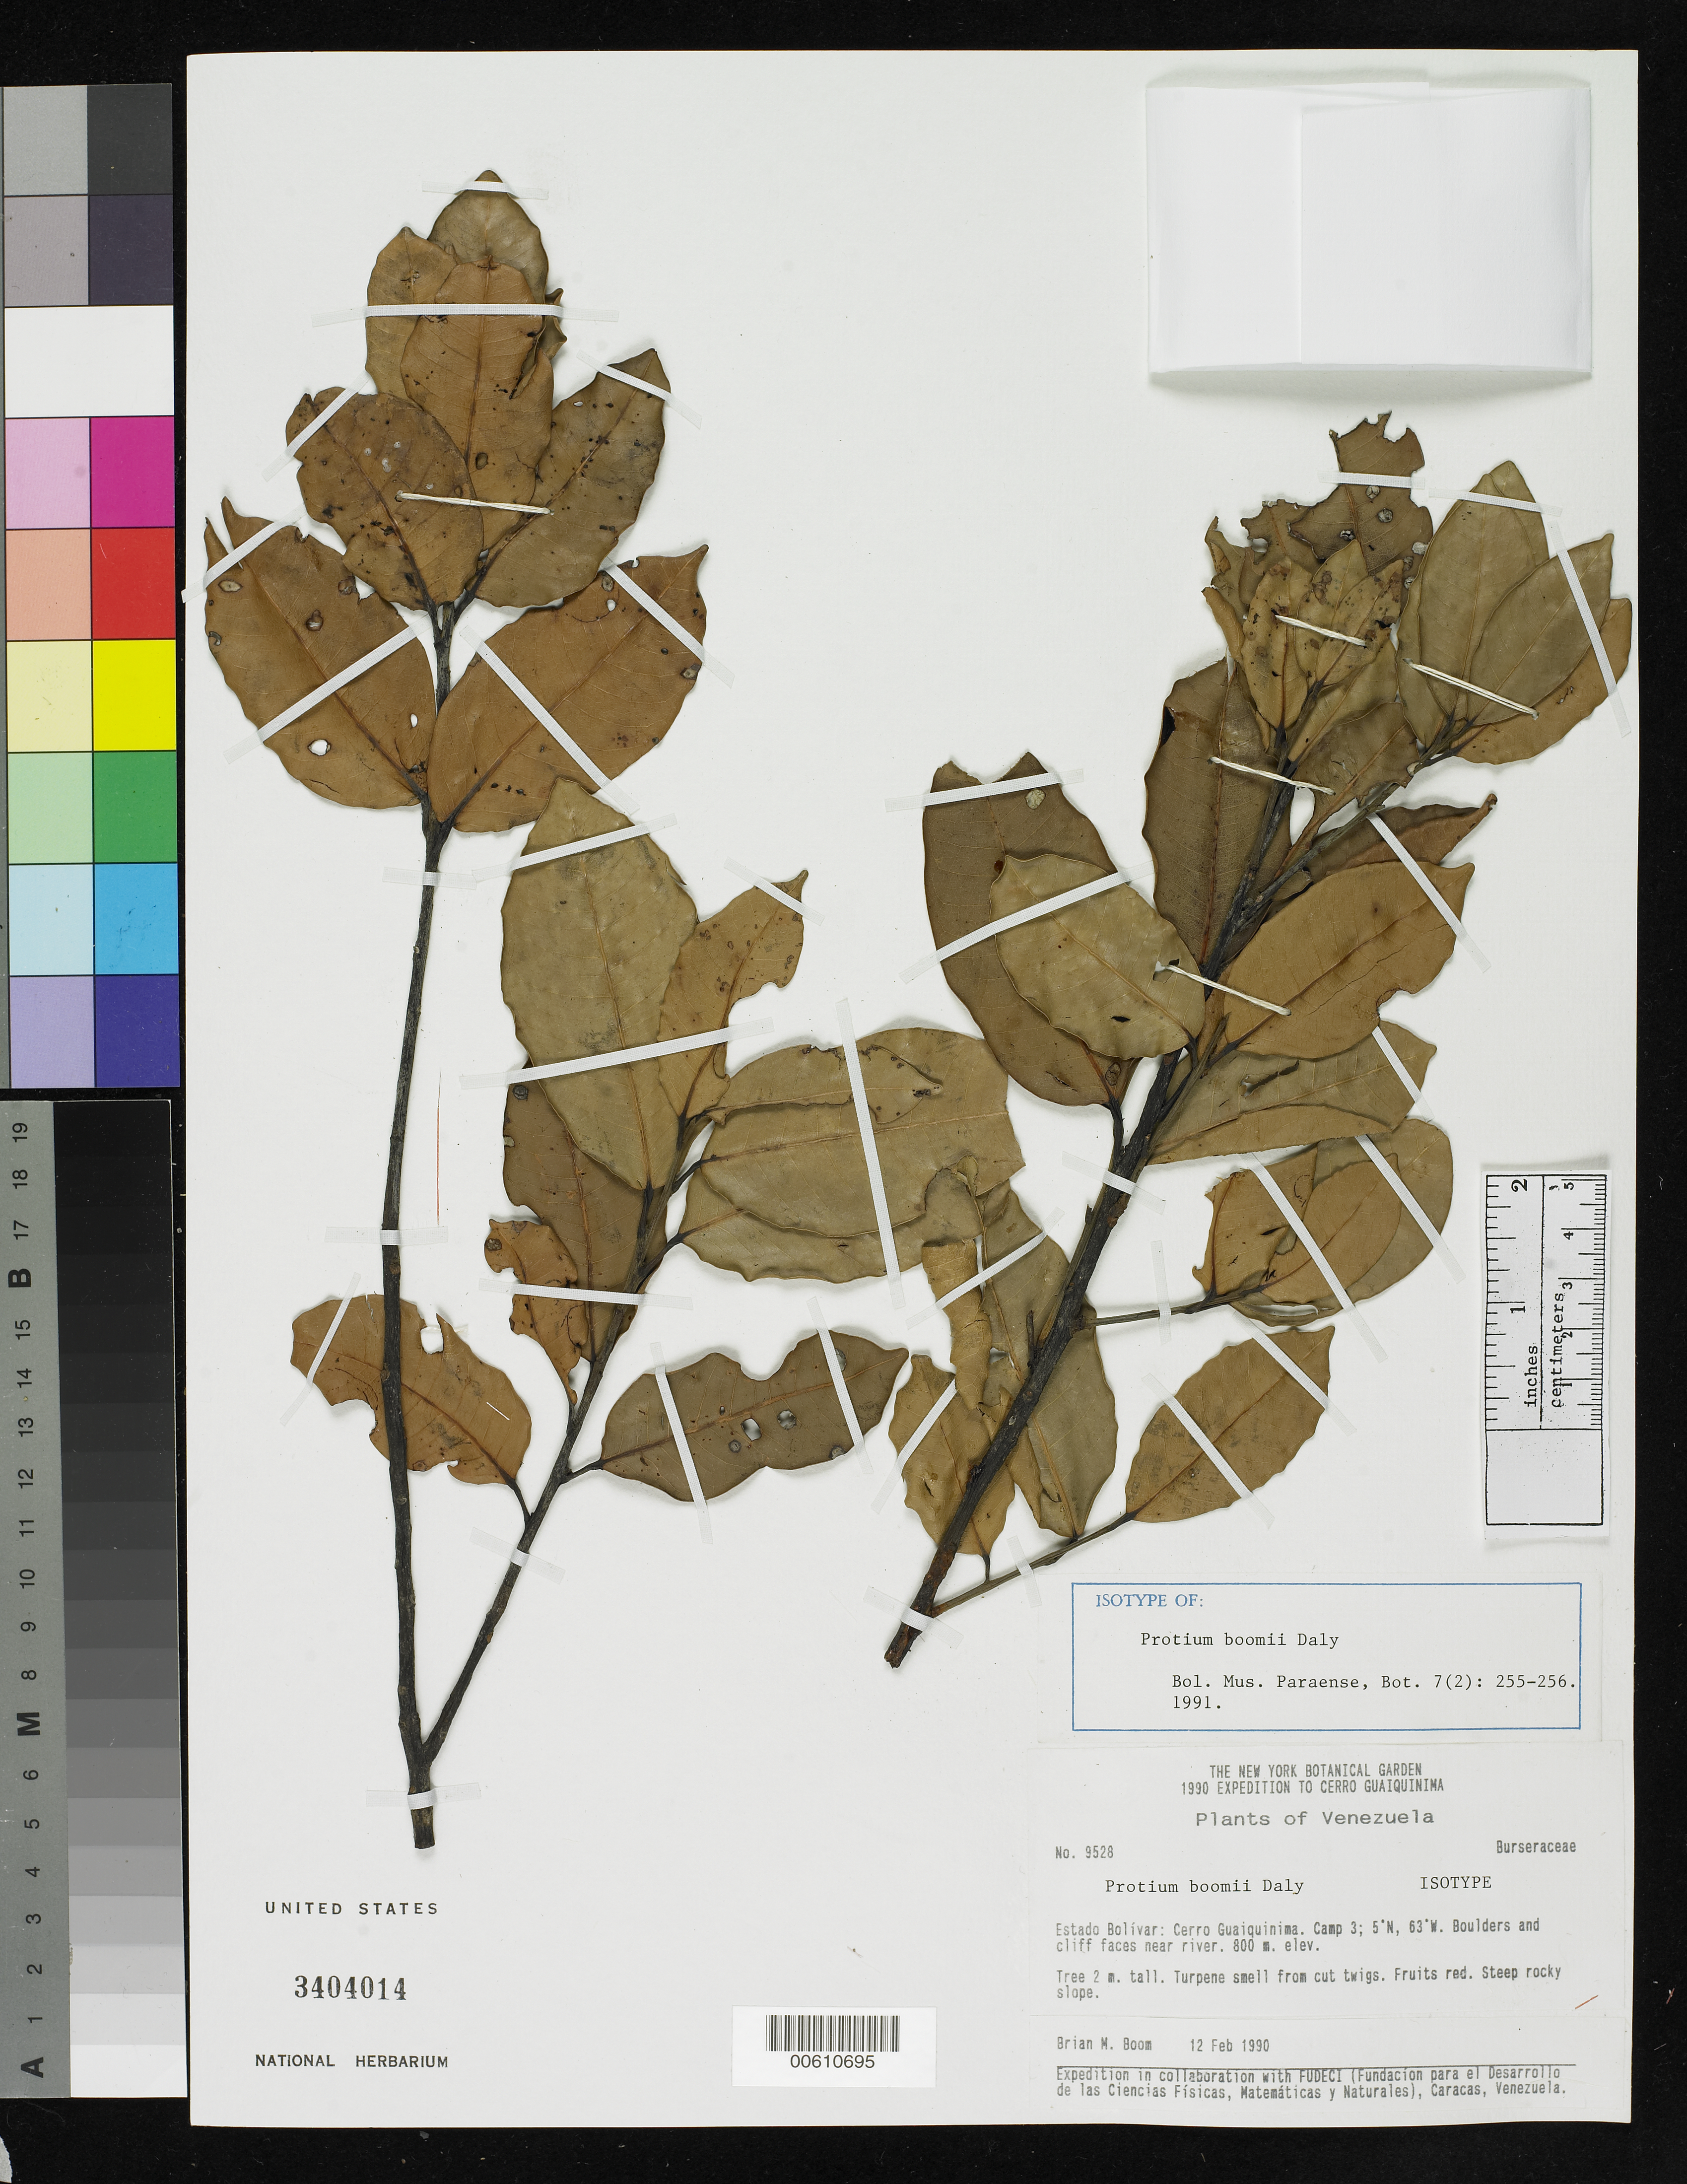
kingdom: Plantae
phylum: Tracheophyta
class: Magnoliopsida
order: Sapindales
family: Burseraceae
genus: Protium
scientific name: Protium boomii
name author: Daly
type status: Isotype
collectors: B. M. Boom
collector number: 9528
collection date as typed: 12 Feb 1990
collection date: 1990-02-12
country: Venezuela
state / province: Bolivar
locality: Cerro Guaiquinima. Camp 3.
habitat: Boulders and cliff faces near river. Steep rocky slope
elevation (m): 800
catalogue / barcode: US 3404014